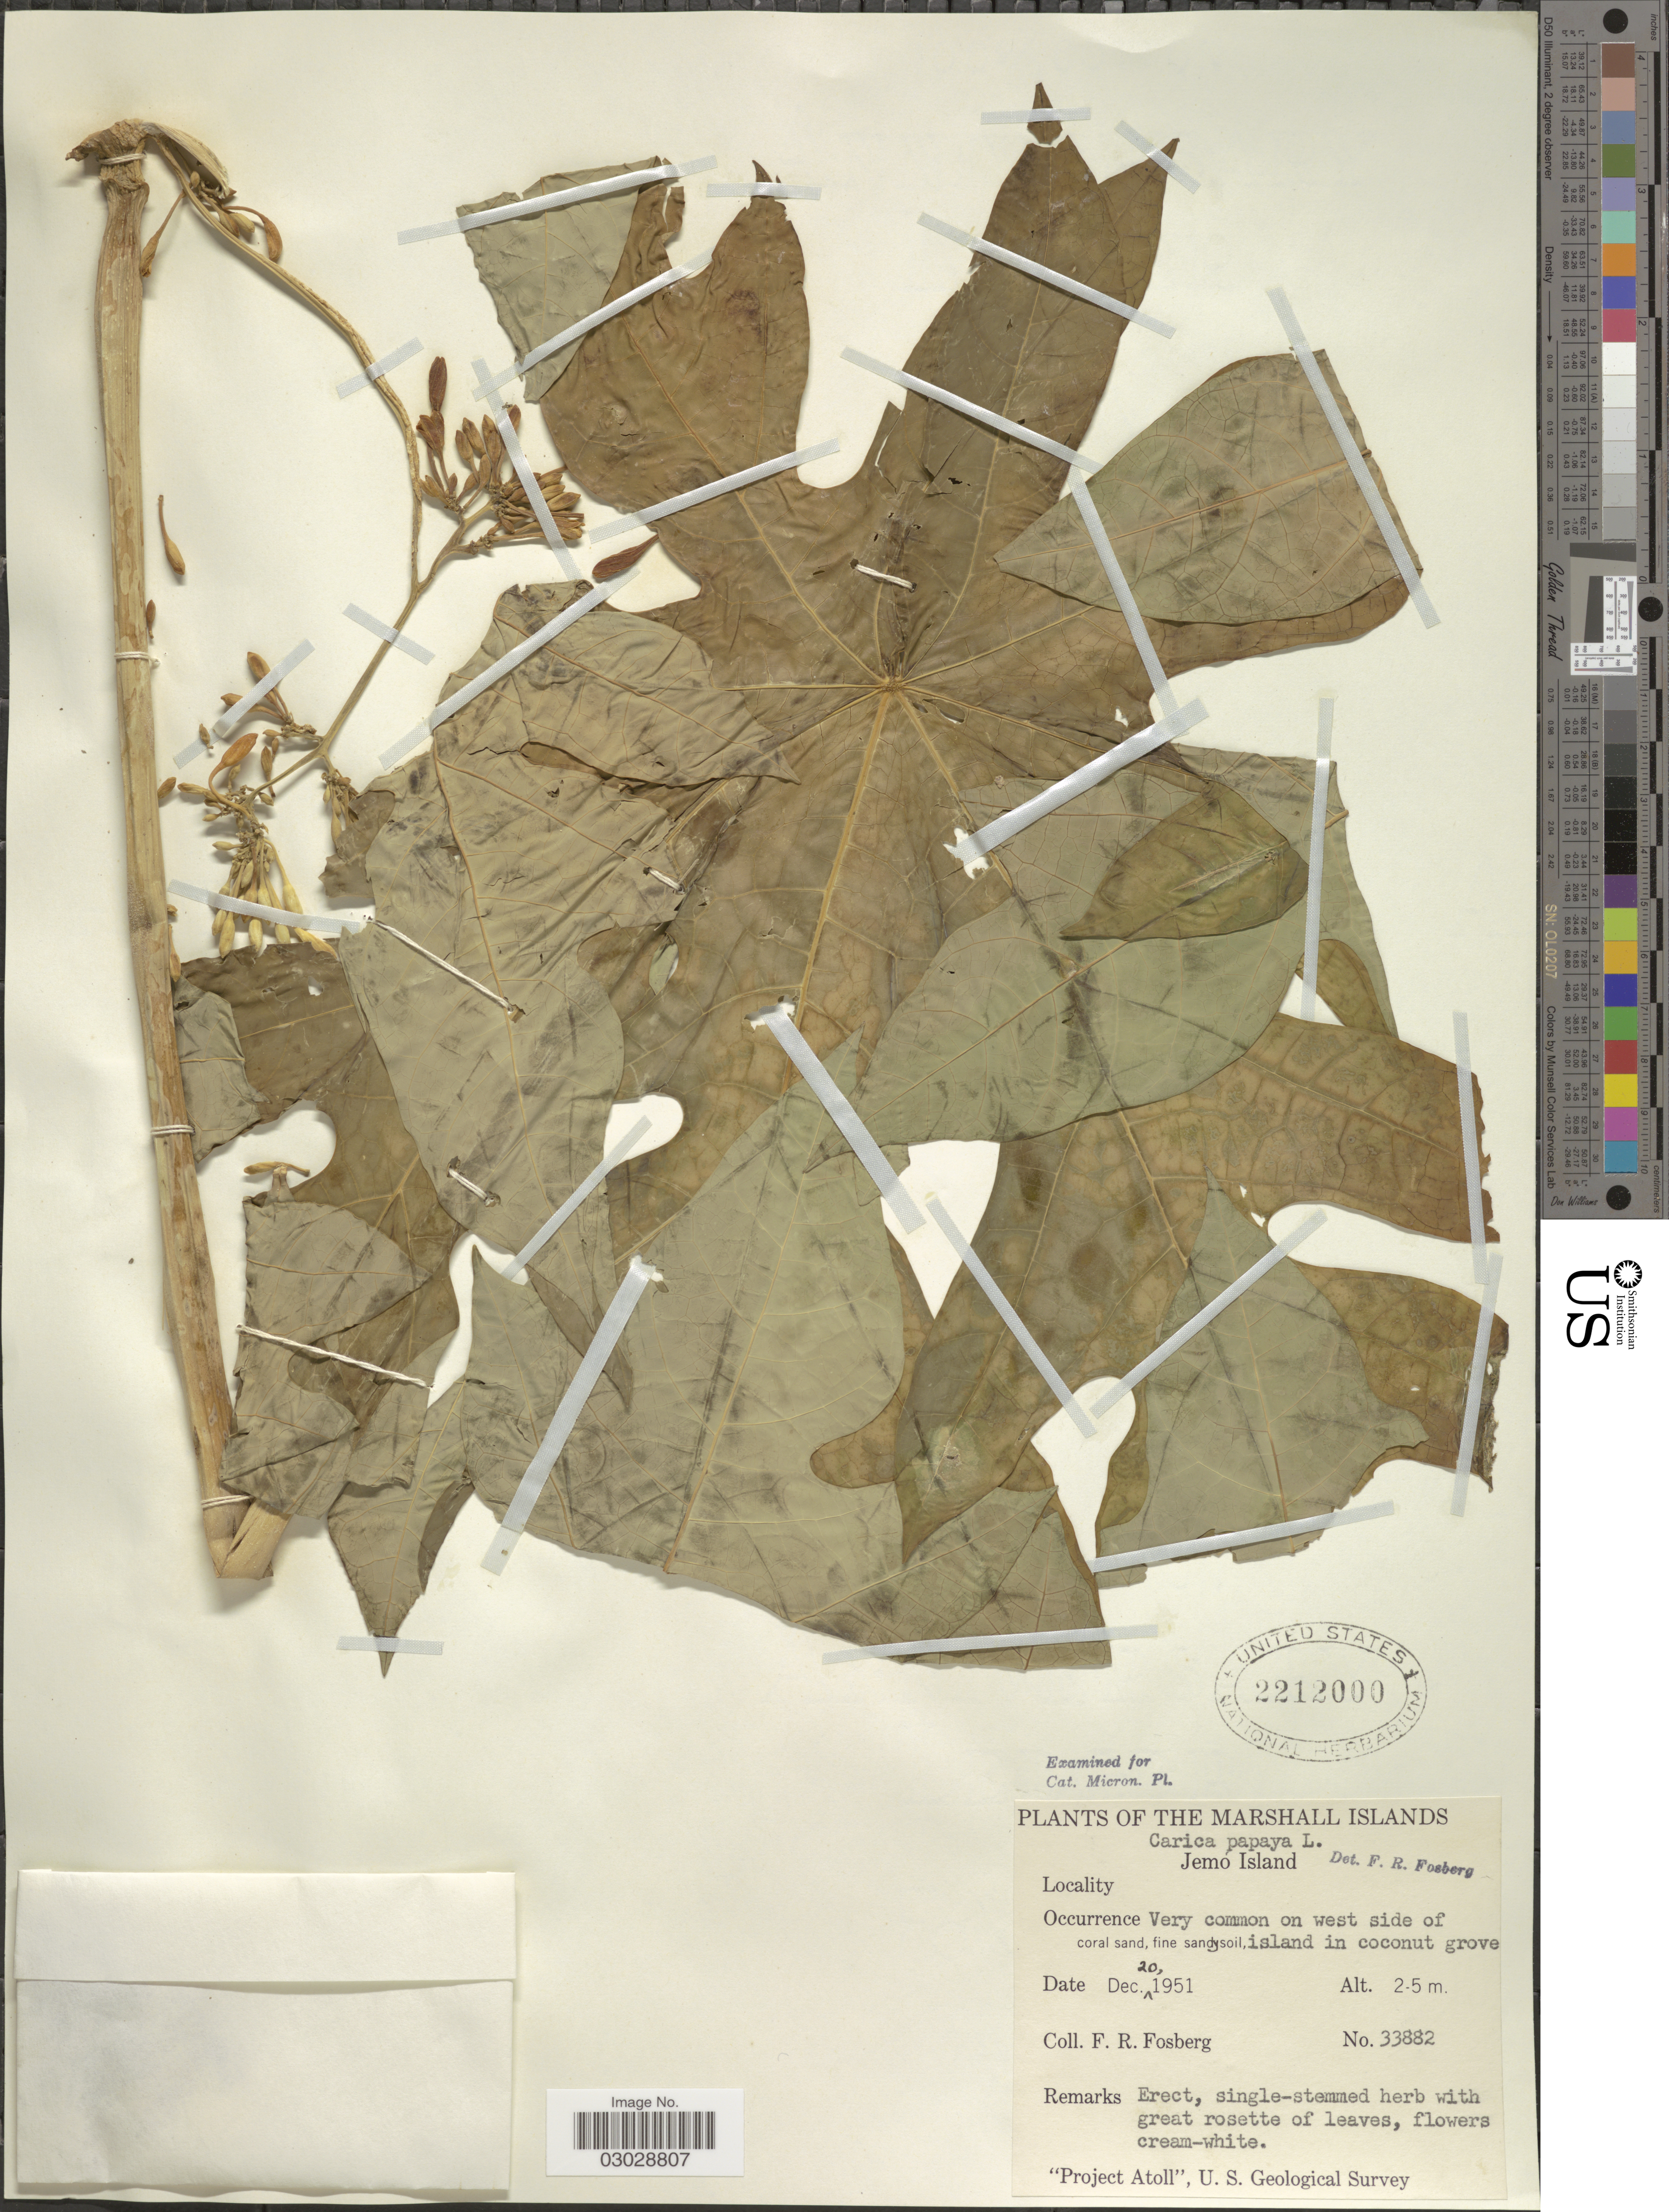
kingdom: Plantae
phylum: Tracheophyta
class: Magnoliopsida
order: Brassicales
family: Caricaceae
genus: Carica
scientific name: Carica papaya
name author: L.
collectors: F. R. Fosberg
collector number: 33882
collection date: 1951-12-20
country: Marshall Islands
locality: Jemo Island. West side of island in coconut grove. Atoll.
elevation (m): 2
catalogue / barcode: US 2212000